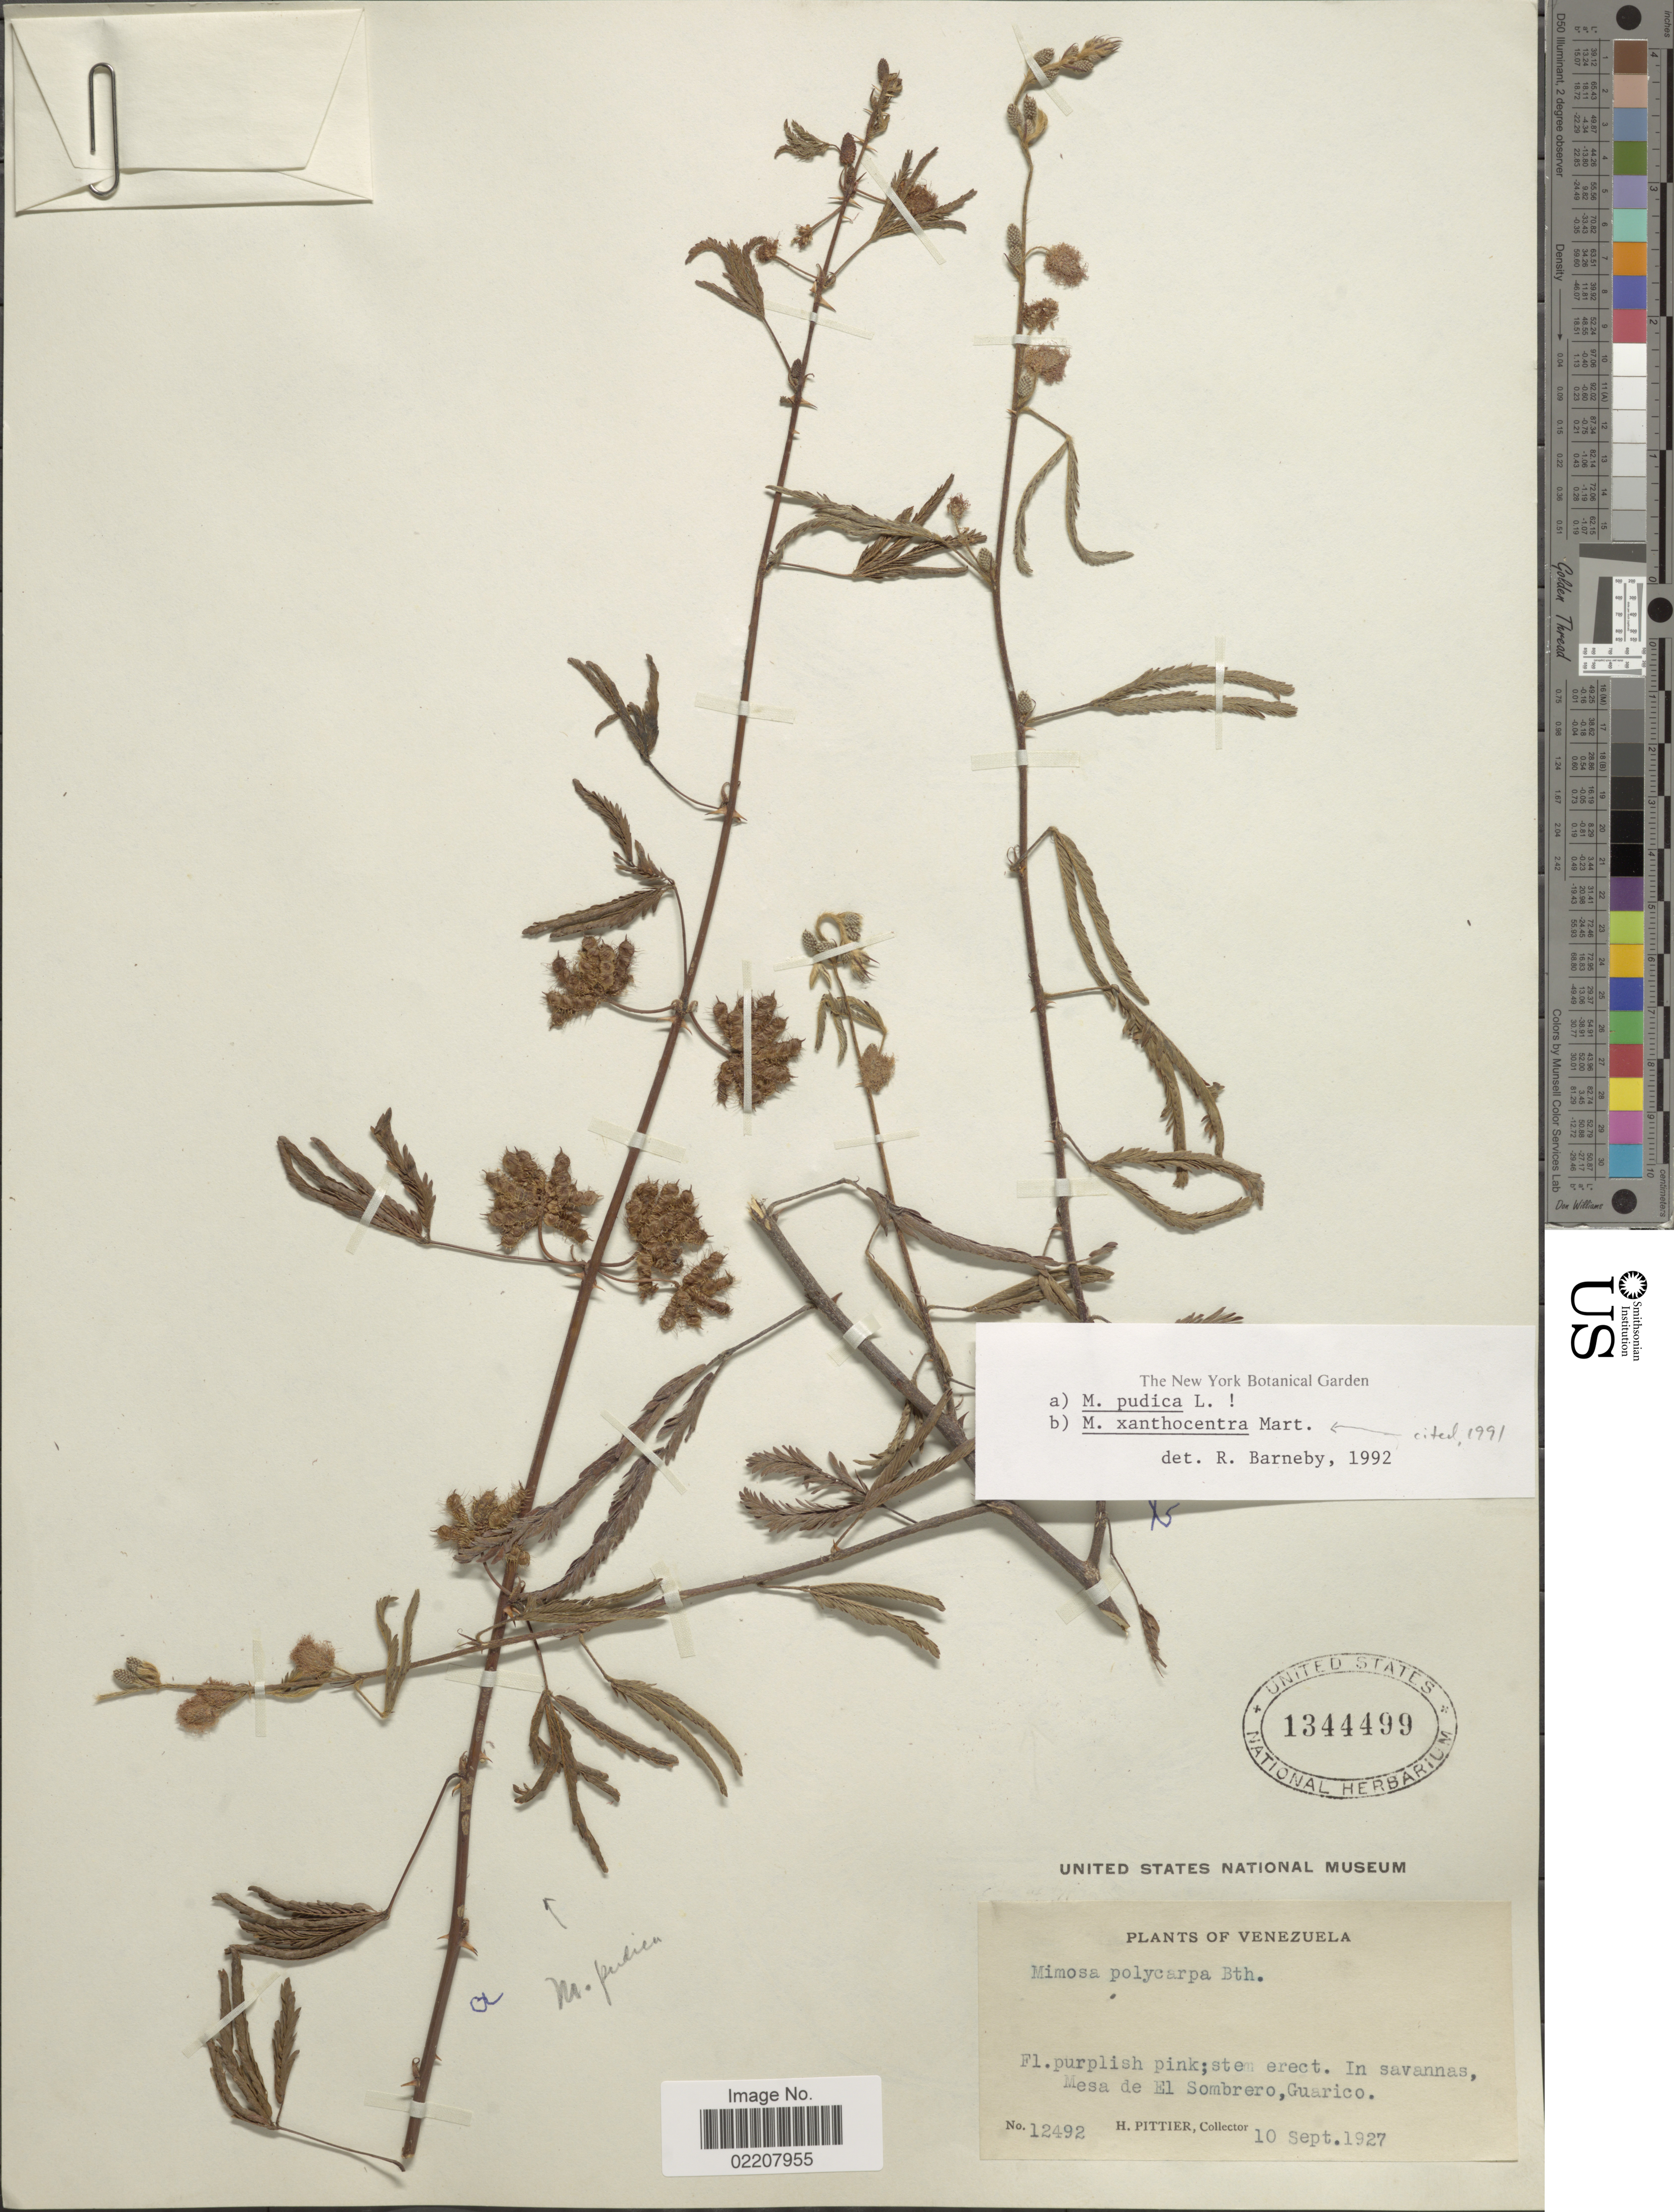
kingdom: Plantae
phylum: Tracheophyta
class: Magnoliopsida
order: Fabales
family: Fabaceae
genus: Mimosa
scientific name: Mimosa xanthocentra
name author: Mart.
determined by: Barneby, Rupert C., (NY)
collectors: H. F. Pittier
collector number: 12492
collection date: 1927-09-10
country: Venezuela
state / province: Guárico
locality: Mesa de El Sombrero.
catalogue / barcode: US 1344499